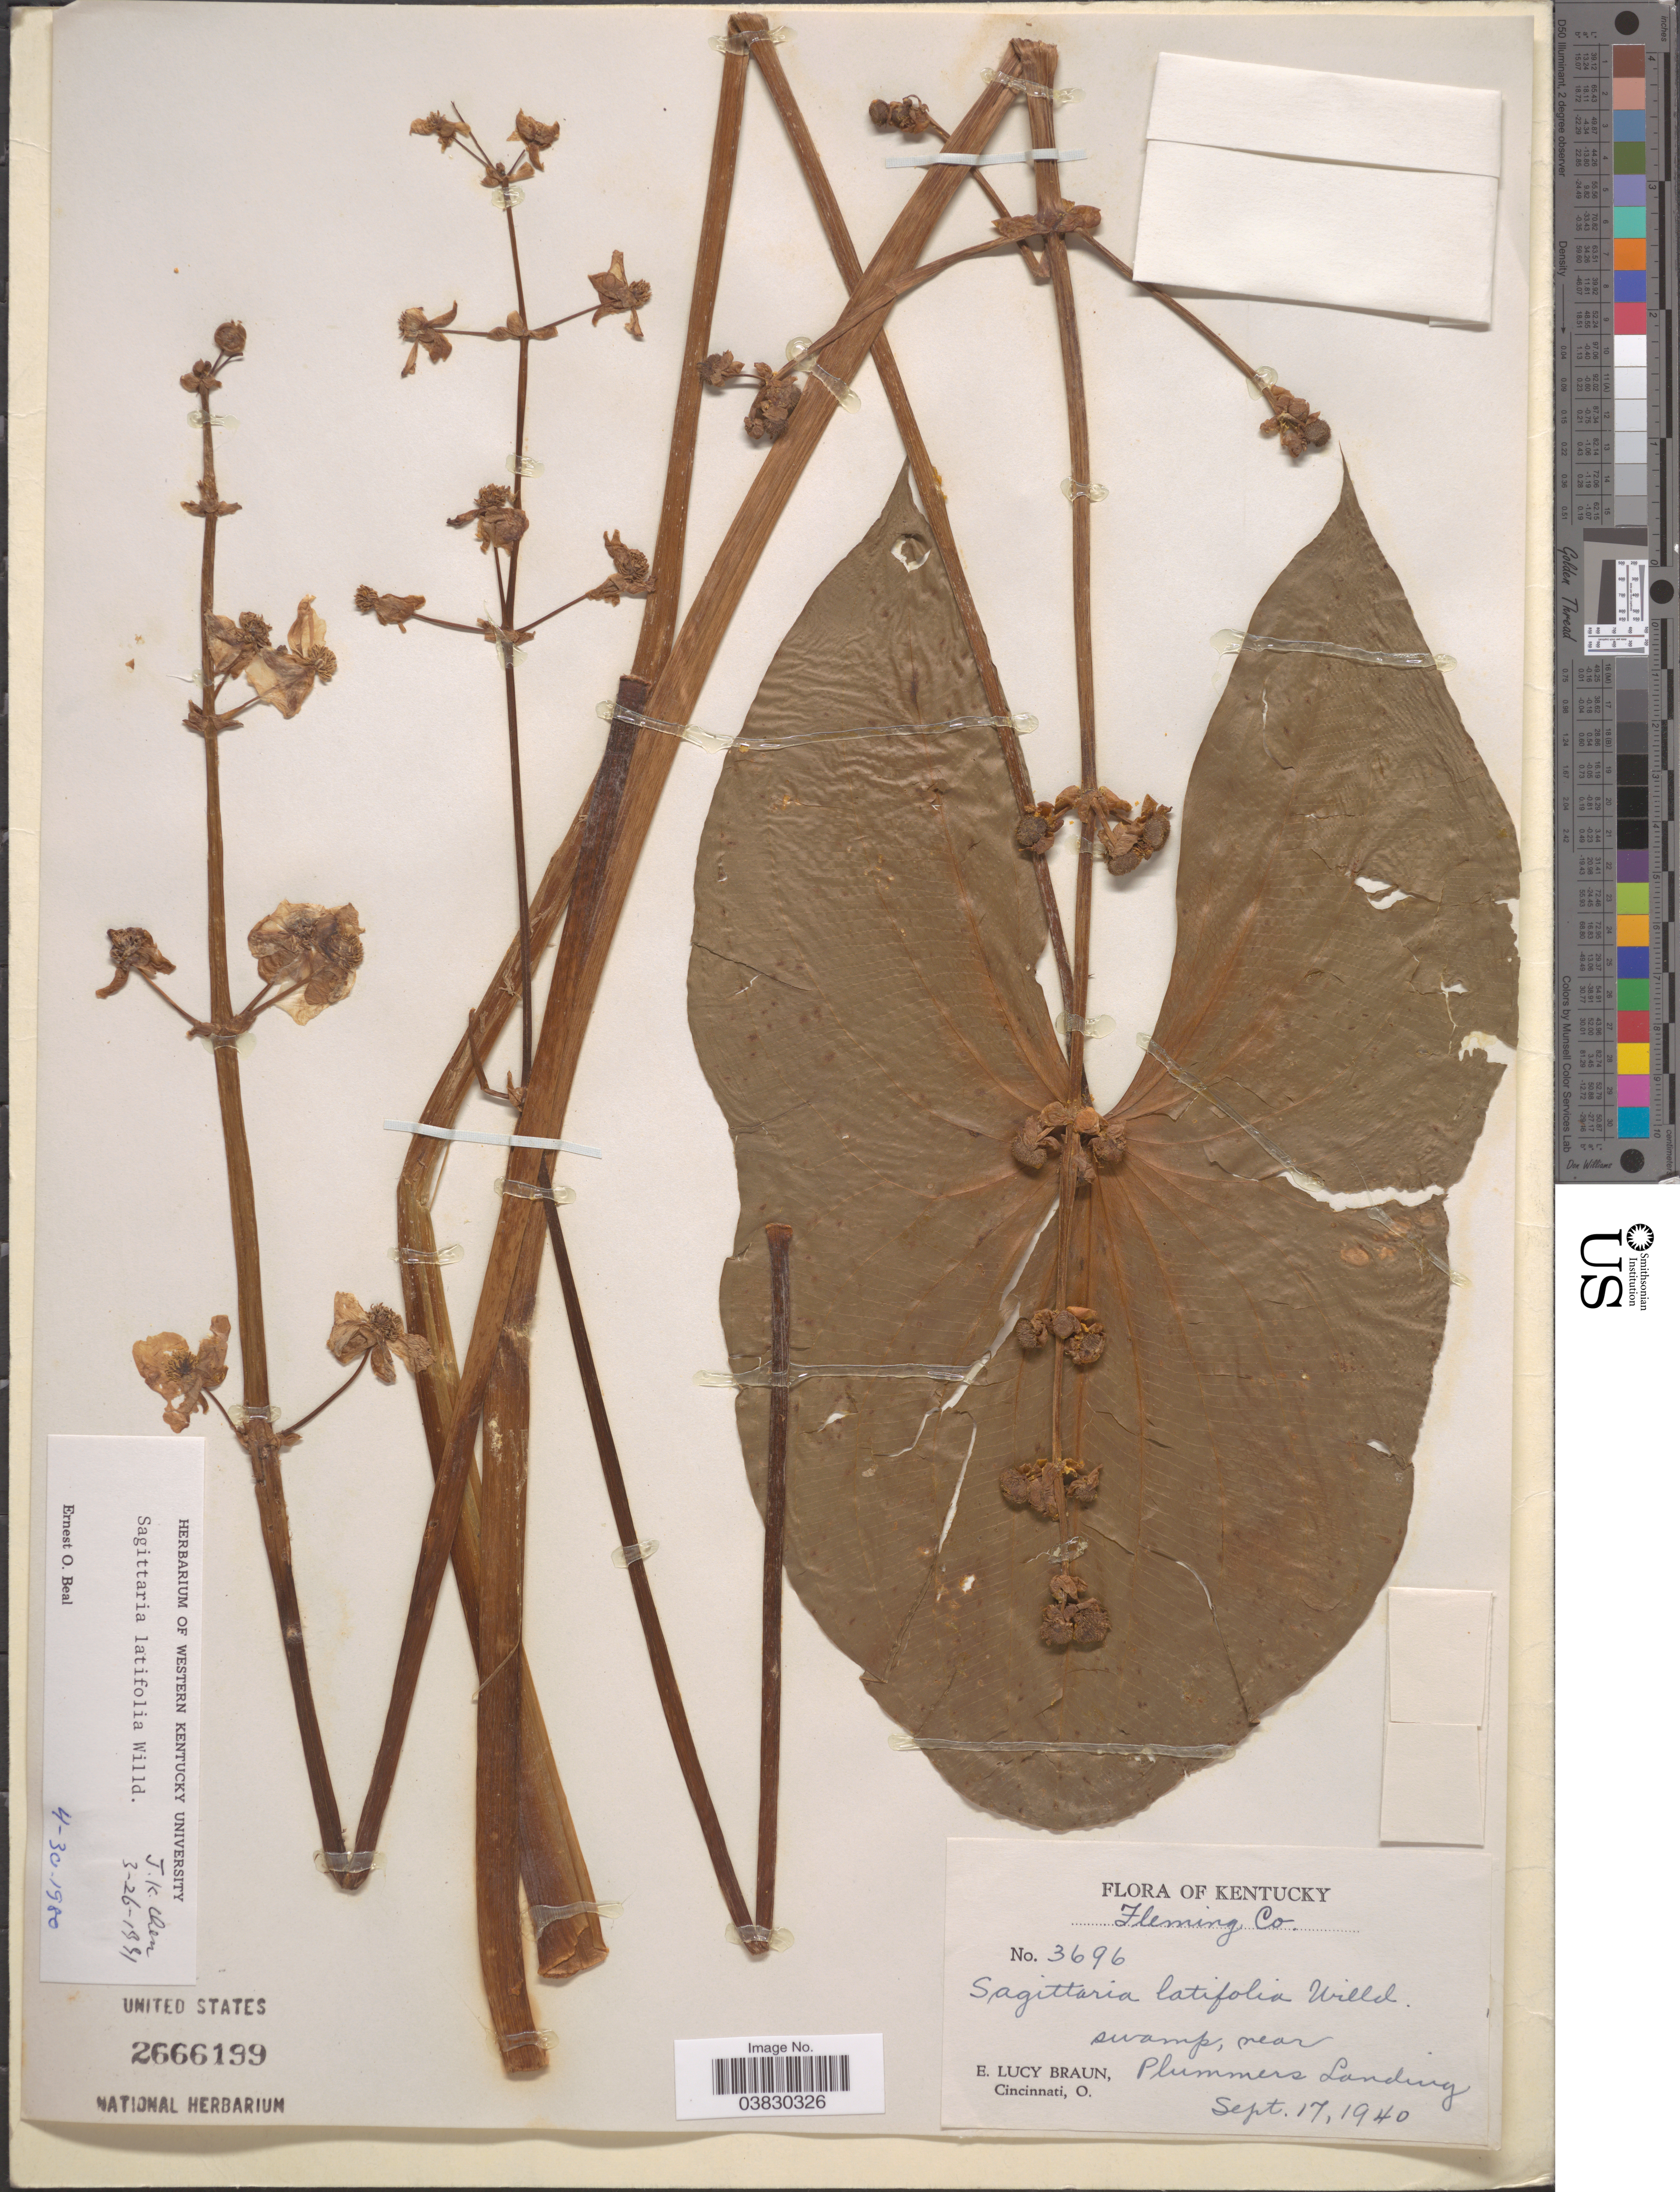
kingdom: Plantae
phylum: Tracheophyta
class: Liliopsida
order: Alismatales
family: Alismataceae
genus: Sagittaria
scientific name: Sagittaria latifolia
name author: Willd.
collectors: E. L. Braun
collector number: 3696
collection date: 1940-09-17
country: United States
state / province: Kentucky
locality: Fleming Co. Swamp, near Plummers Landing.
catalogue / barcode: US 2666199